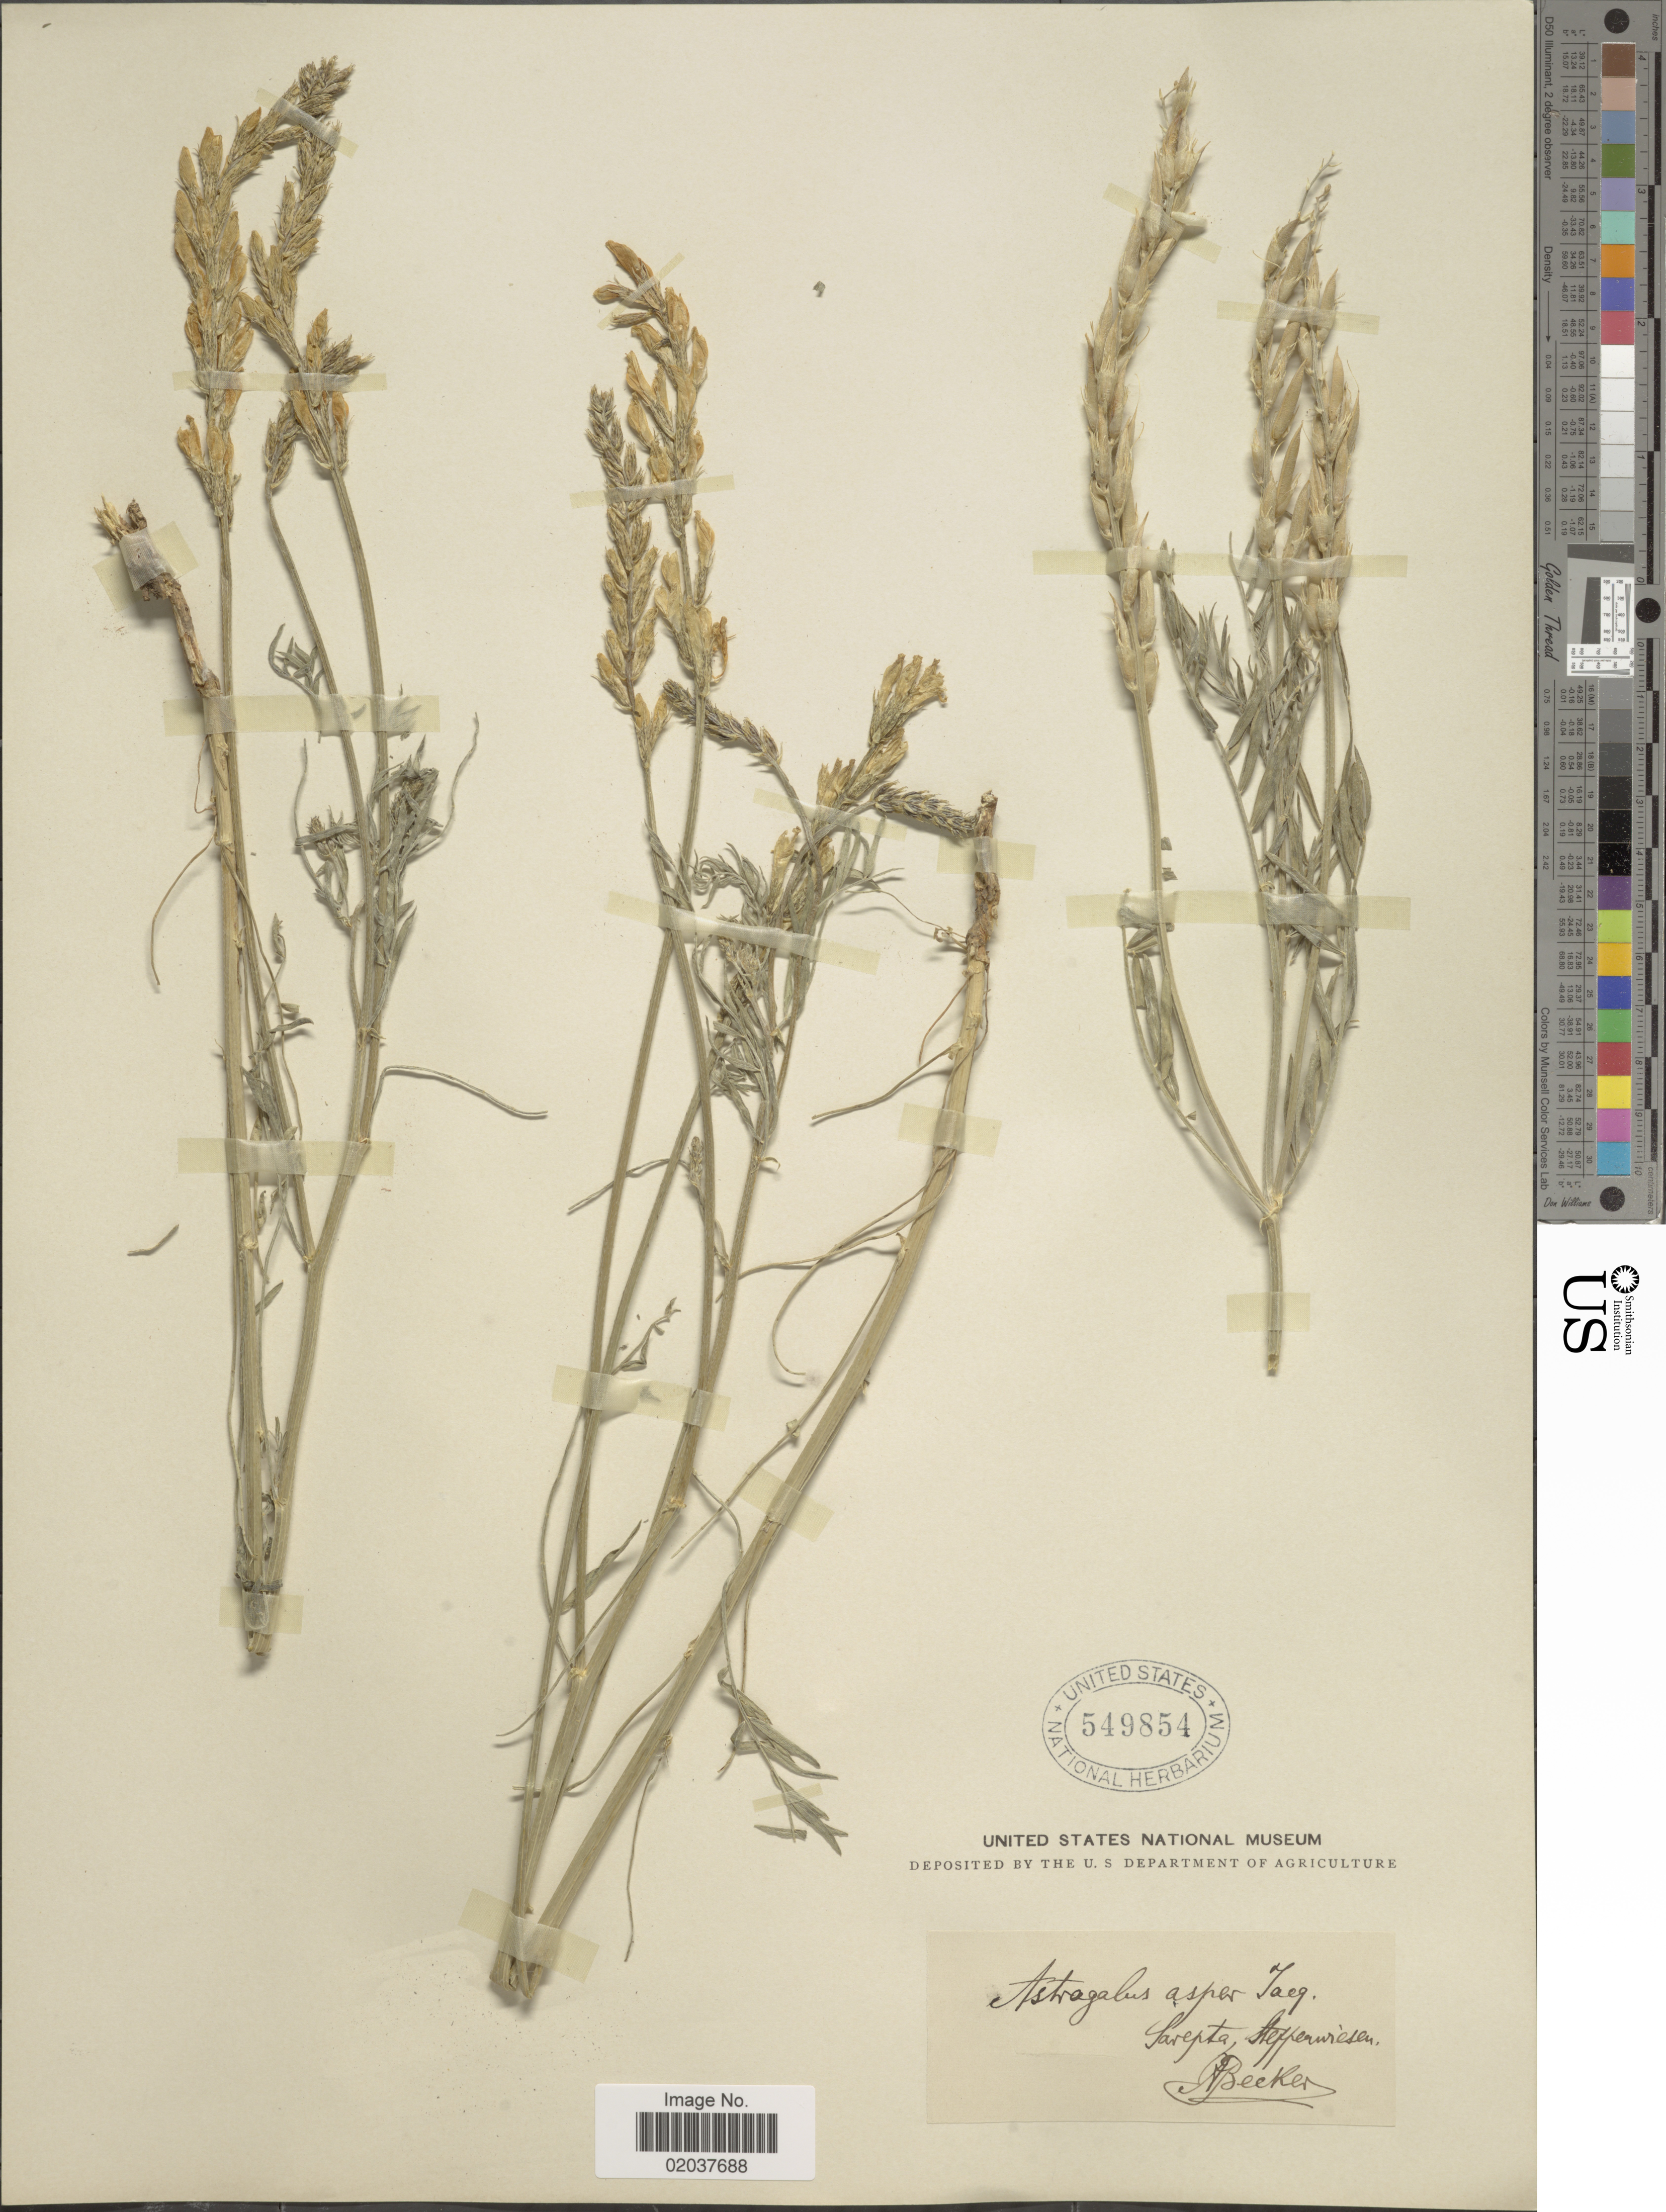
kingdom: Plantae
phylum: Tracheophyta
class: Magnoliopsida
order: Fabales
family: Fabaceae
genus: Astragalus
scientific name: Astragalus asper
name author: Jacq.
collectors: A. Becker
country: Russian Federation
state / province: Volgograd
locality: Sarepta, Steppenwiesen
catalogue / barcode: US 549854